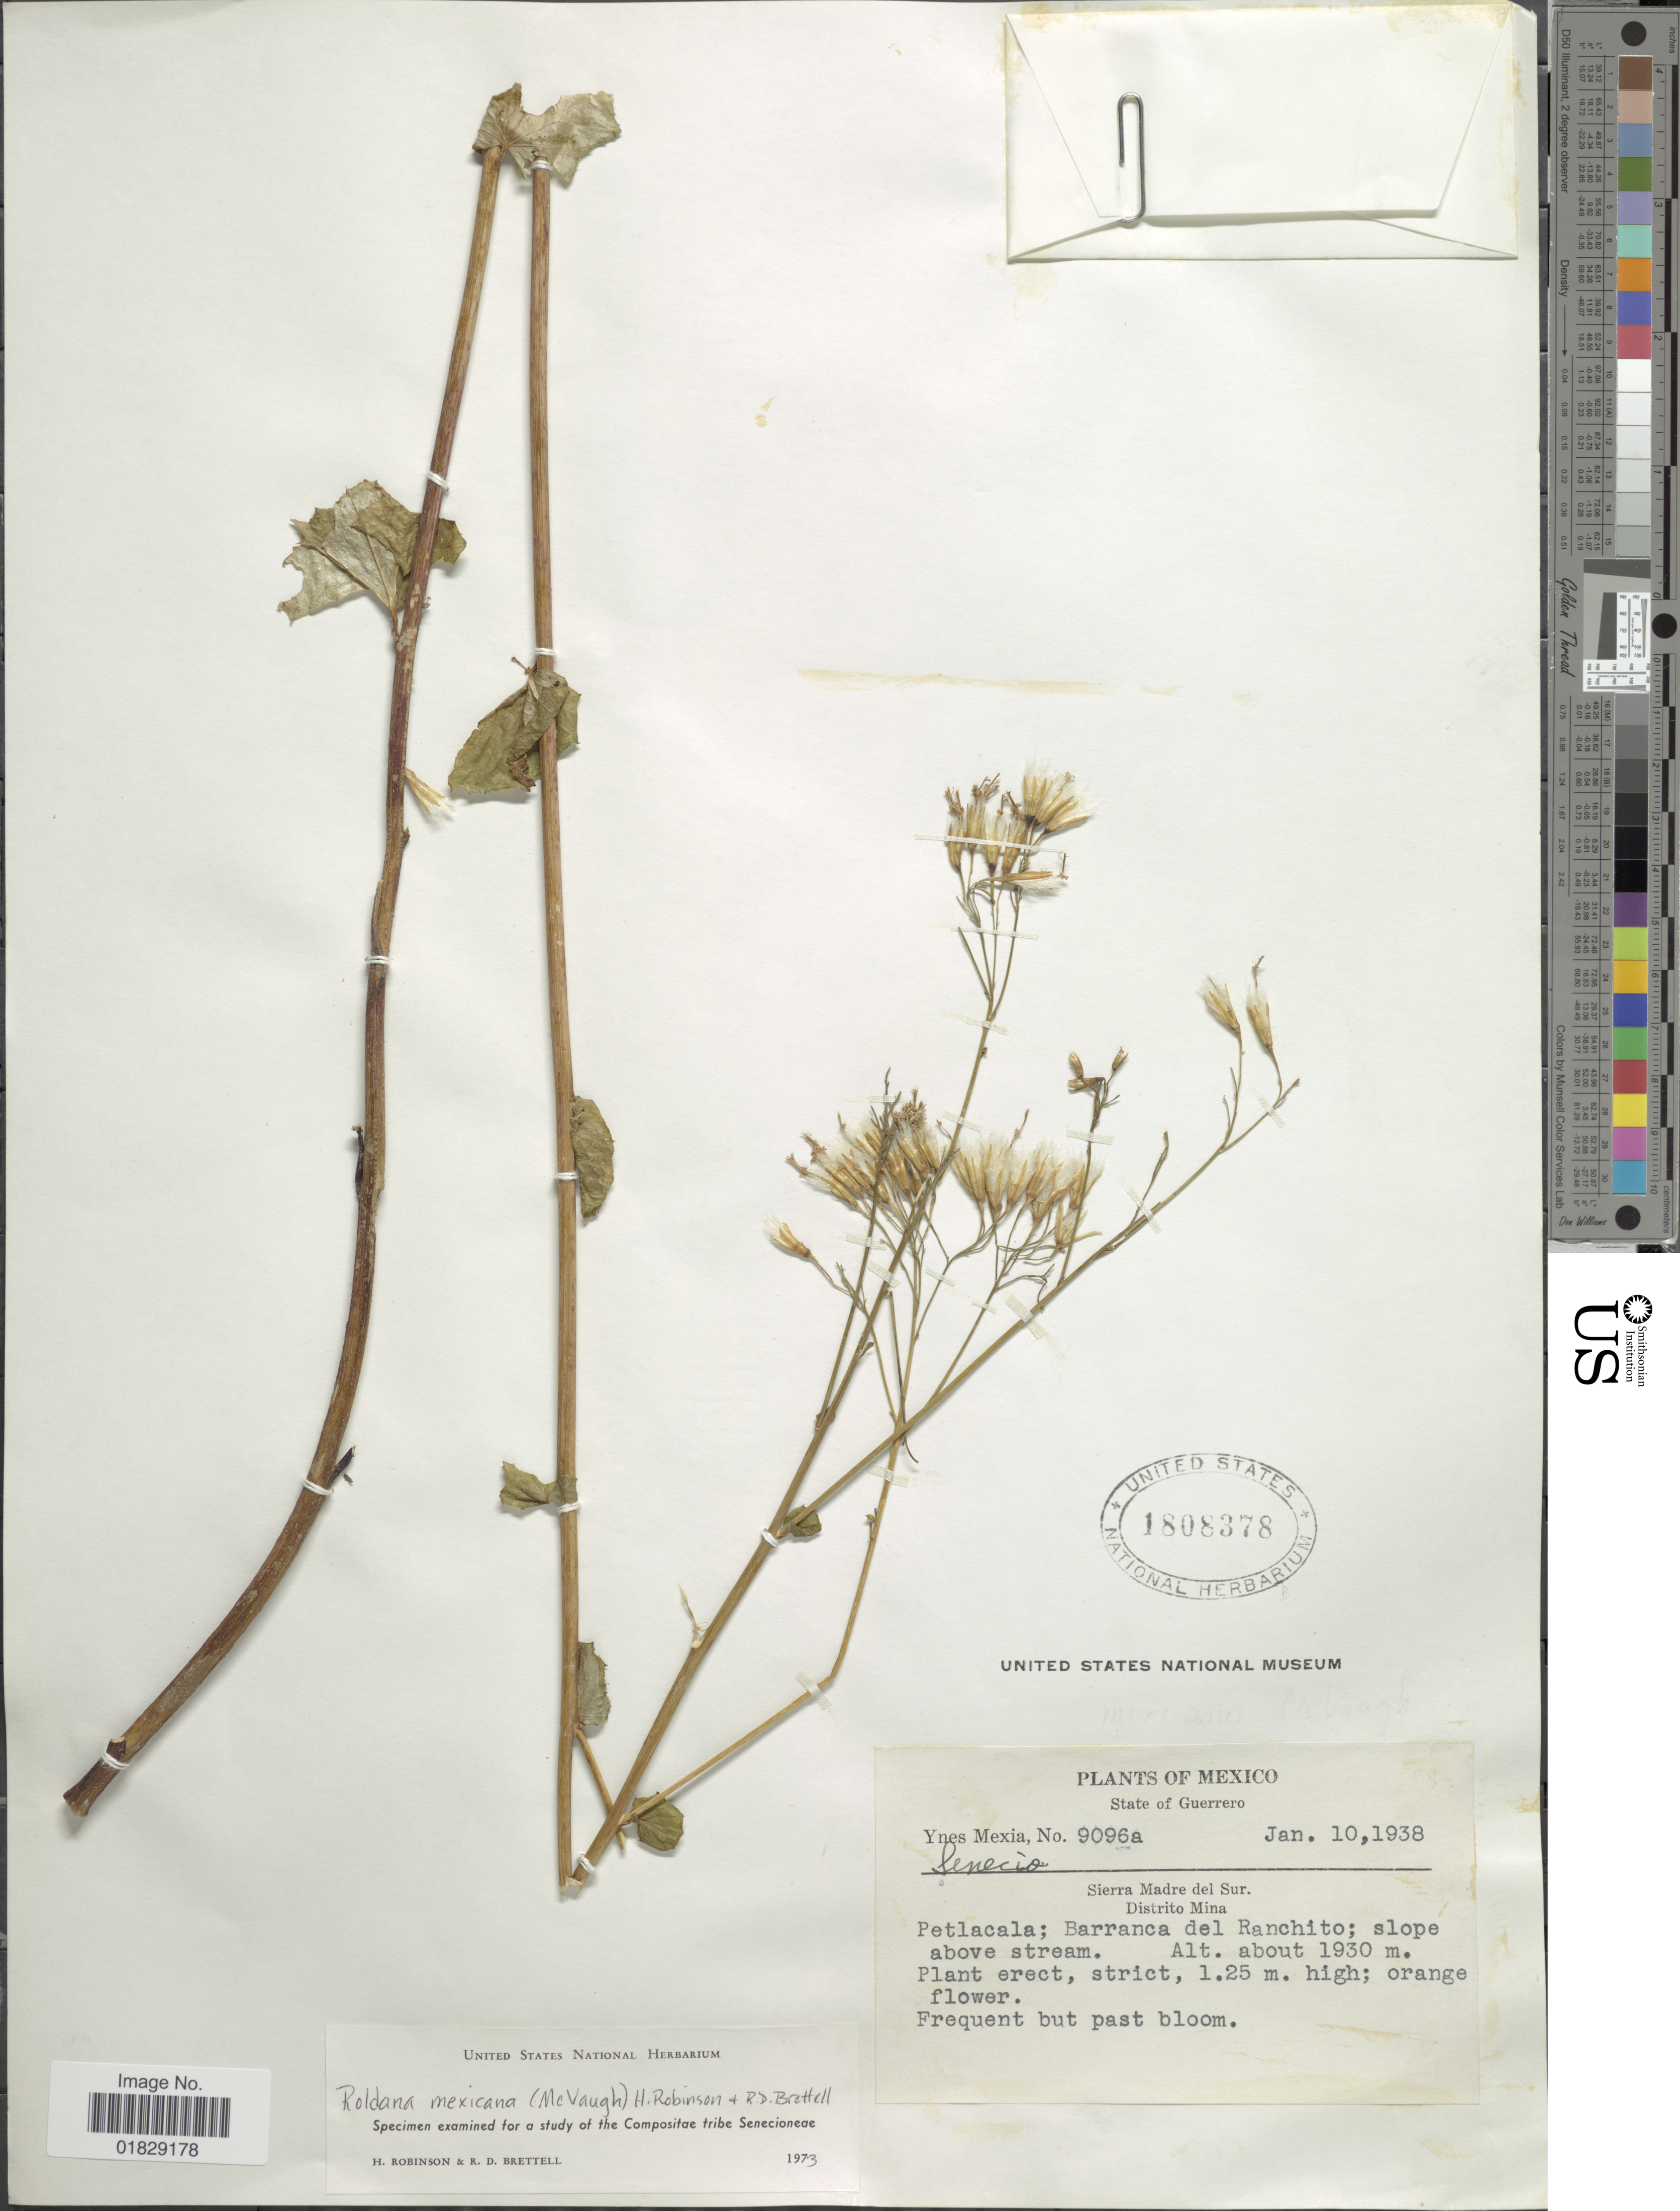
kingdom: Plantae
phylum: Tracheophyta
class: Magnoliopsida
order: Asterales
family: Asteraceae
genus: Roldana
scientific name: Roldana mexicana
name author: (McVaugh) H. Rob. & Brettell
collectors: Y. Mexia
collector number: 9096a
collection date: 1938-01-10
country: Mexico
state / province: Guerrero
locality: State of Guerrero. Sierra Madre del Sur. Distrito Mina. Petlacala; Barranca del Ranchito; slope above stream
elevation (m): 1930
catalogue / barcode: US 1808378